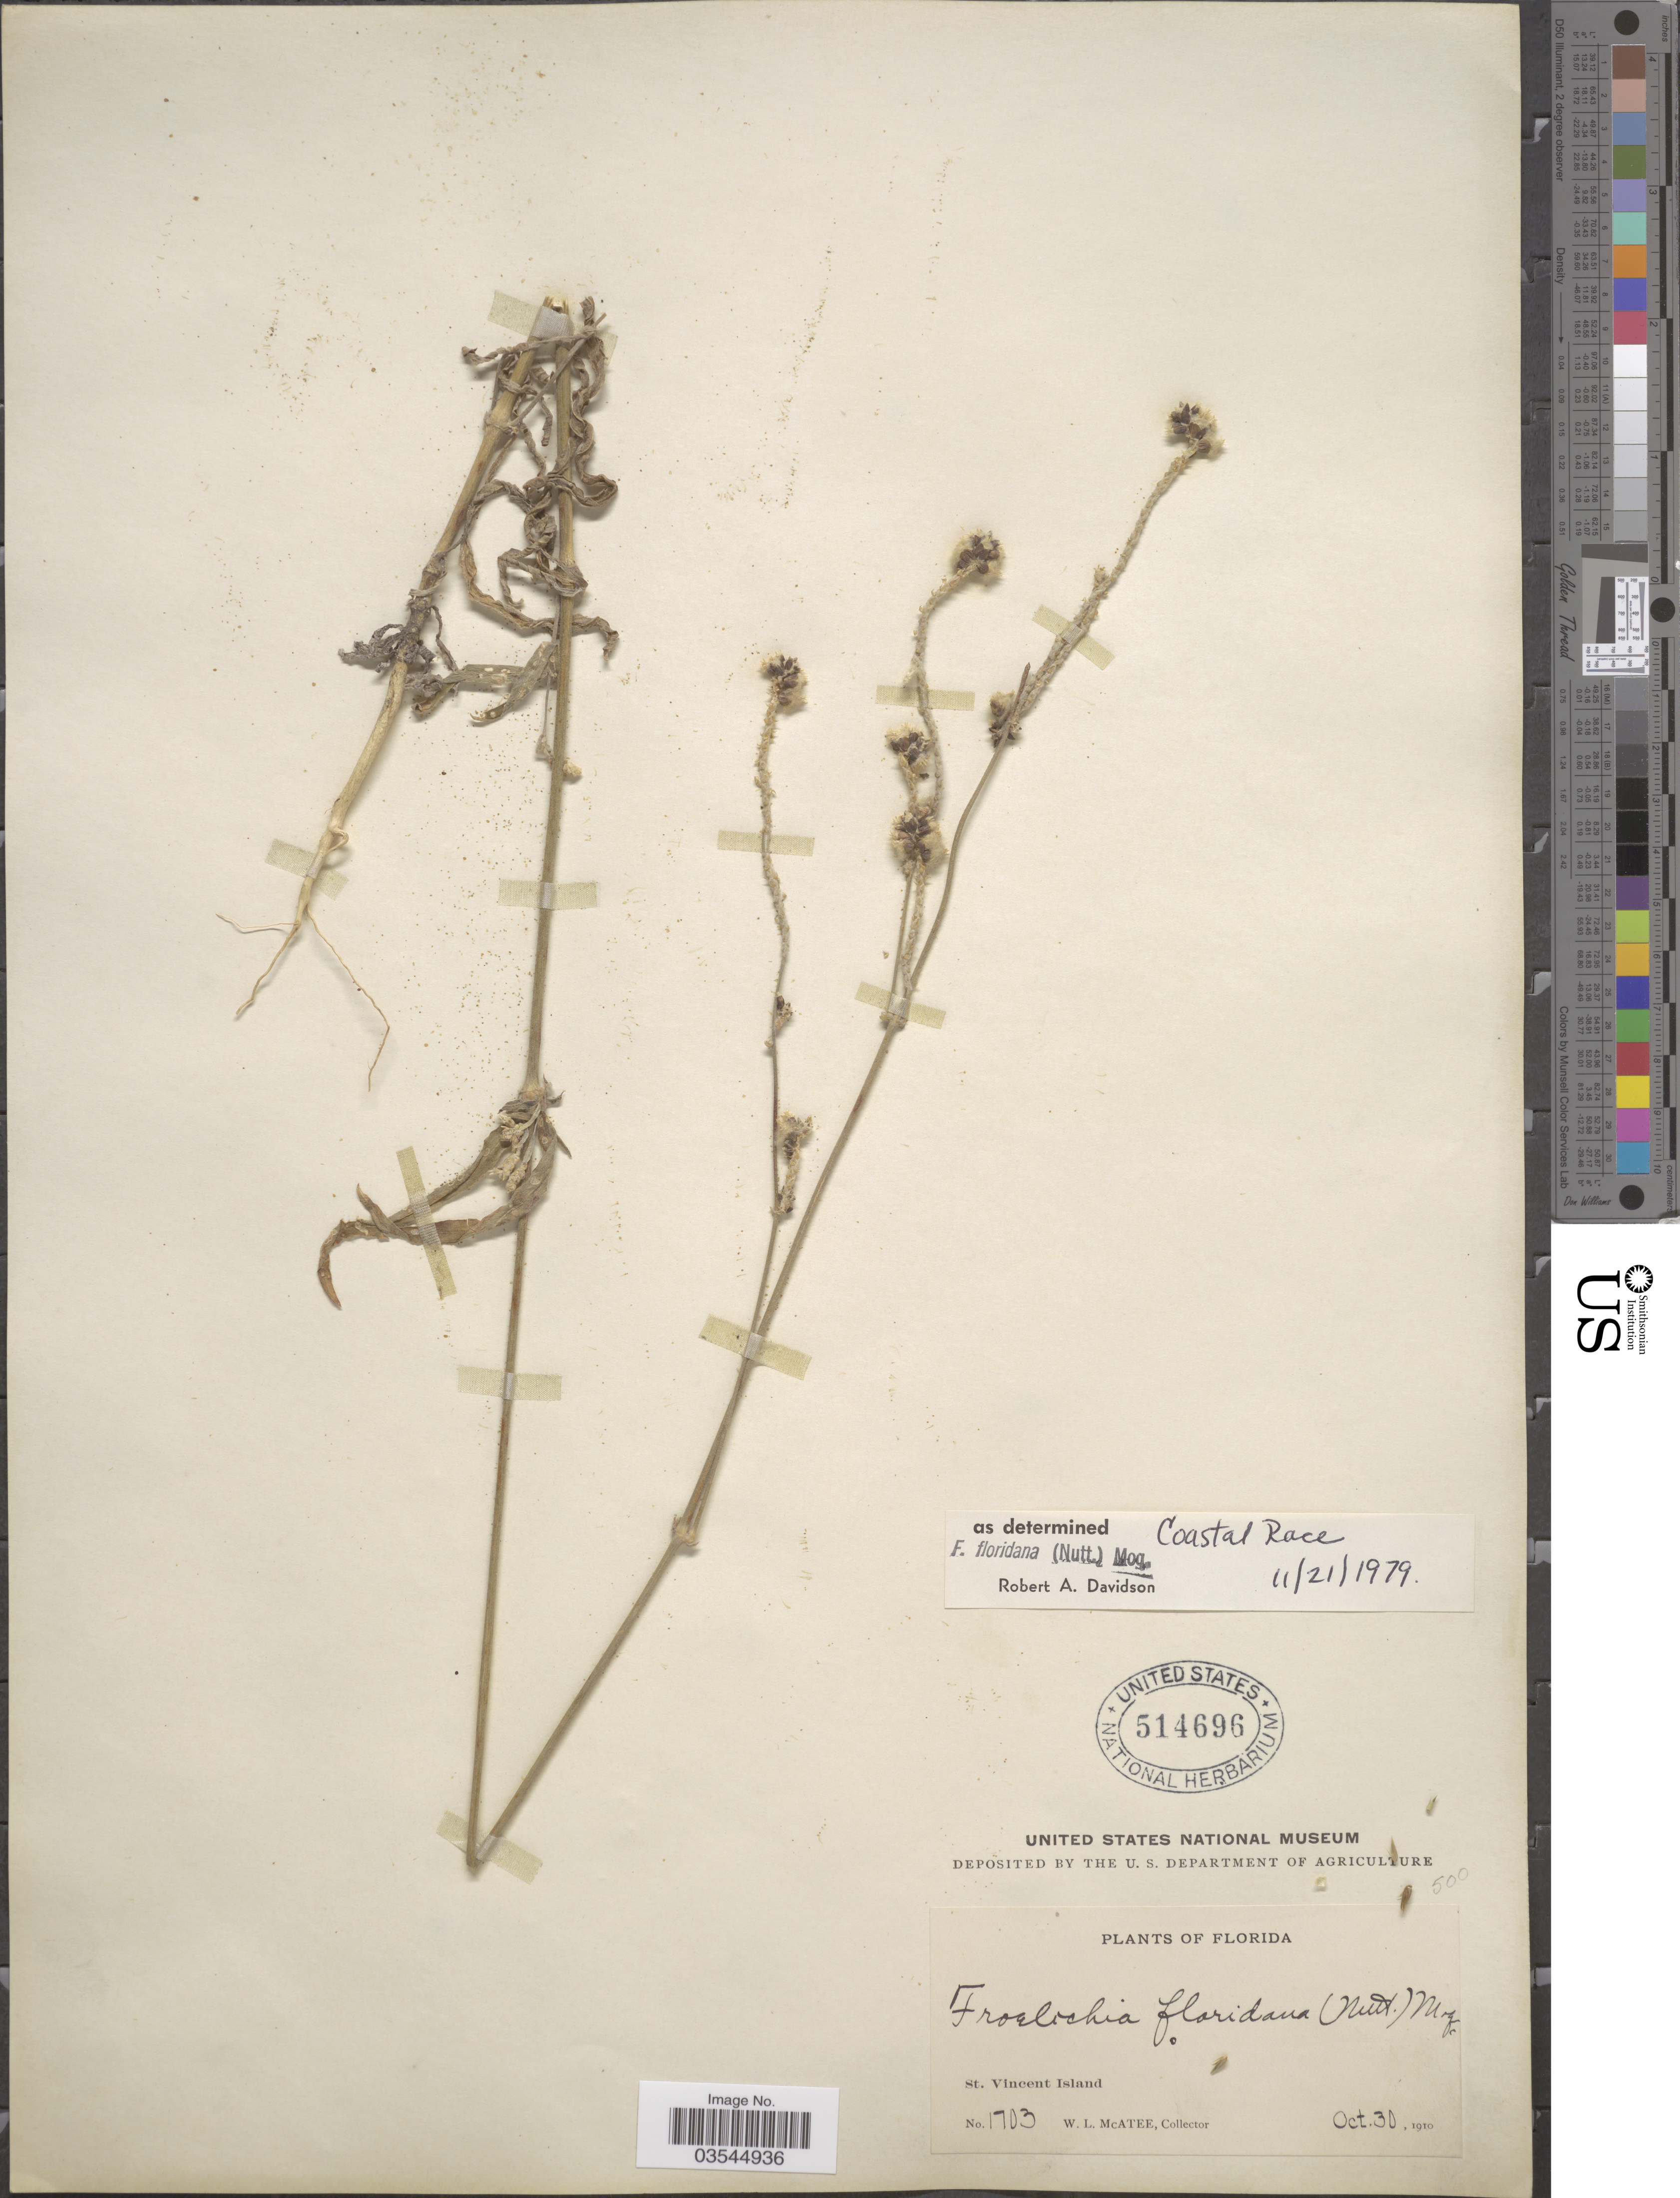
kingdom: Plantae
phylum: Tracheophyta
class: Magnoliopsida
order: Caryophyllales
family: Amaranthaceae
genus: Froelichia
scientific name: Froelichia floridana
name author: (Nutt.) Moq.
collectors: W. McAtee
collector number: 1703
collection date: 1910-10-30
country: United States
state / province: Florida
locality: St. Vincent Island.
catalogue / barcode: US 514696